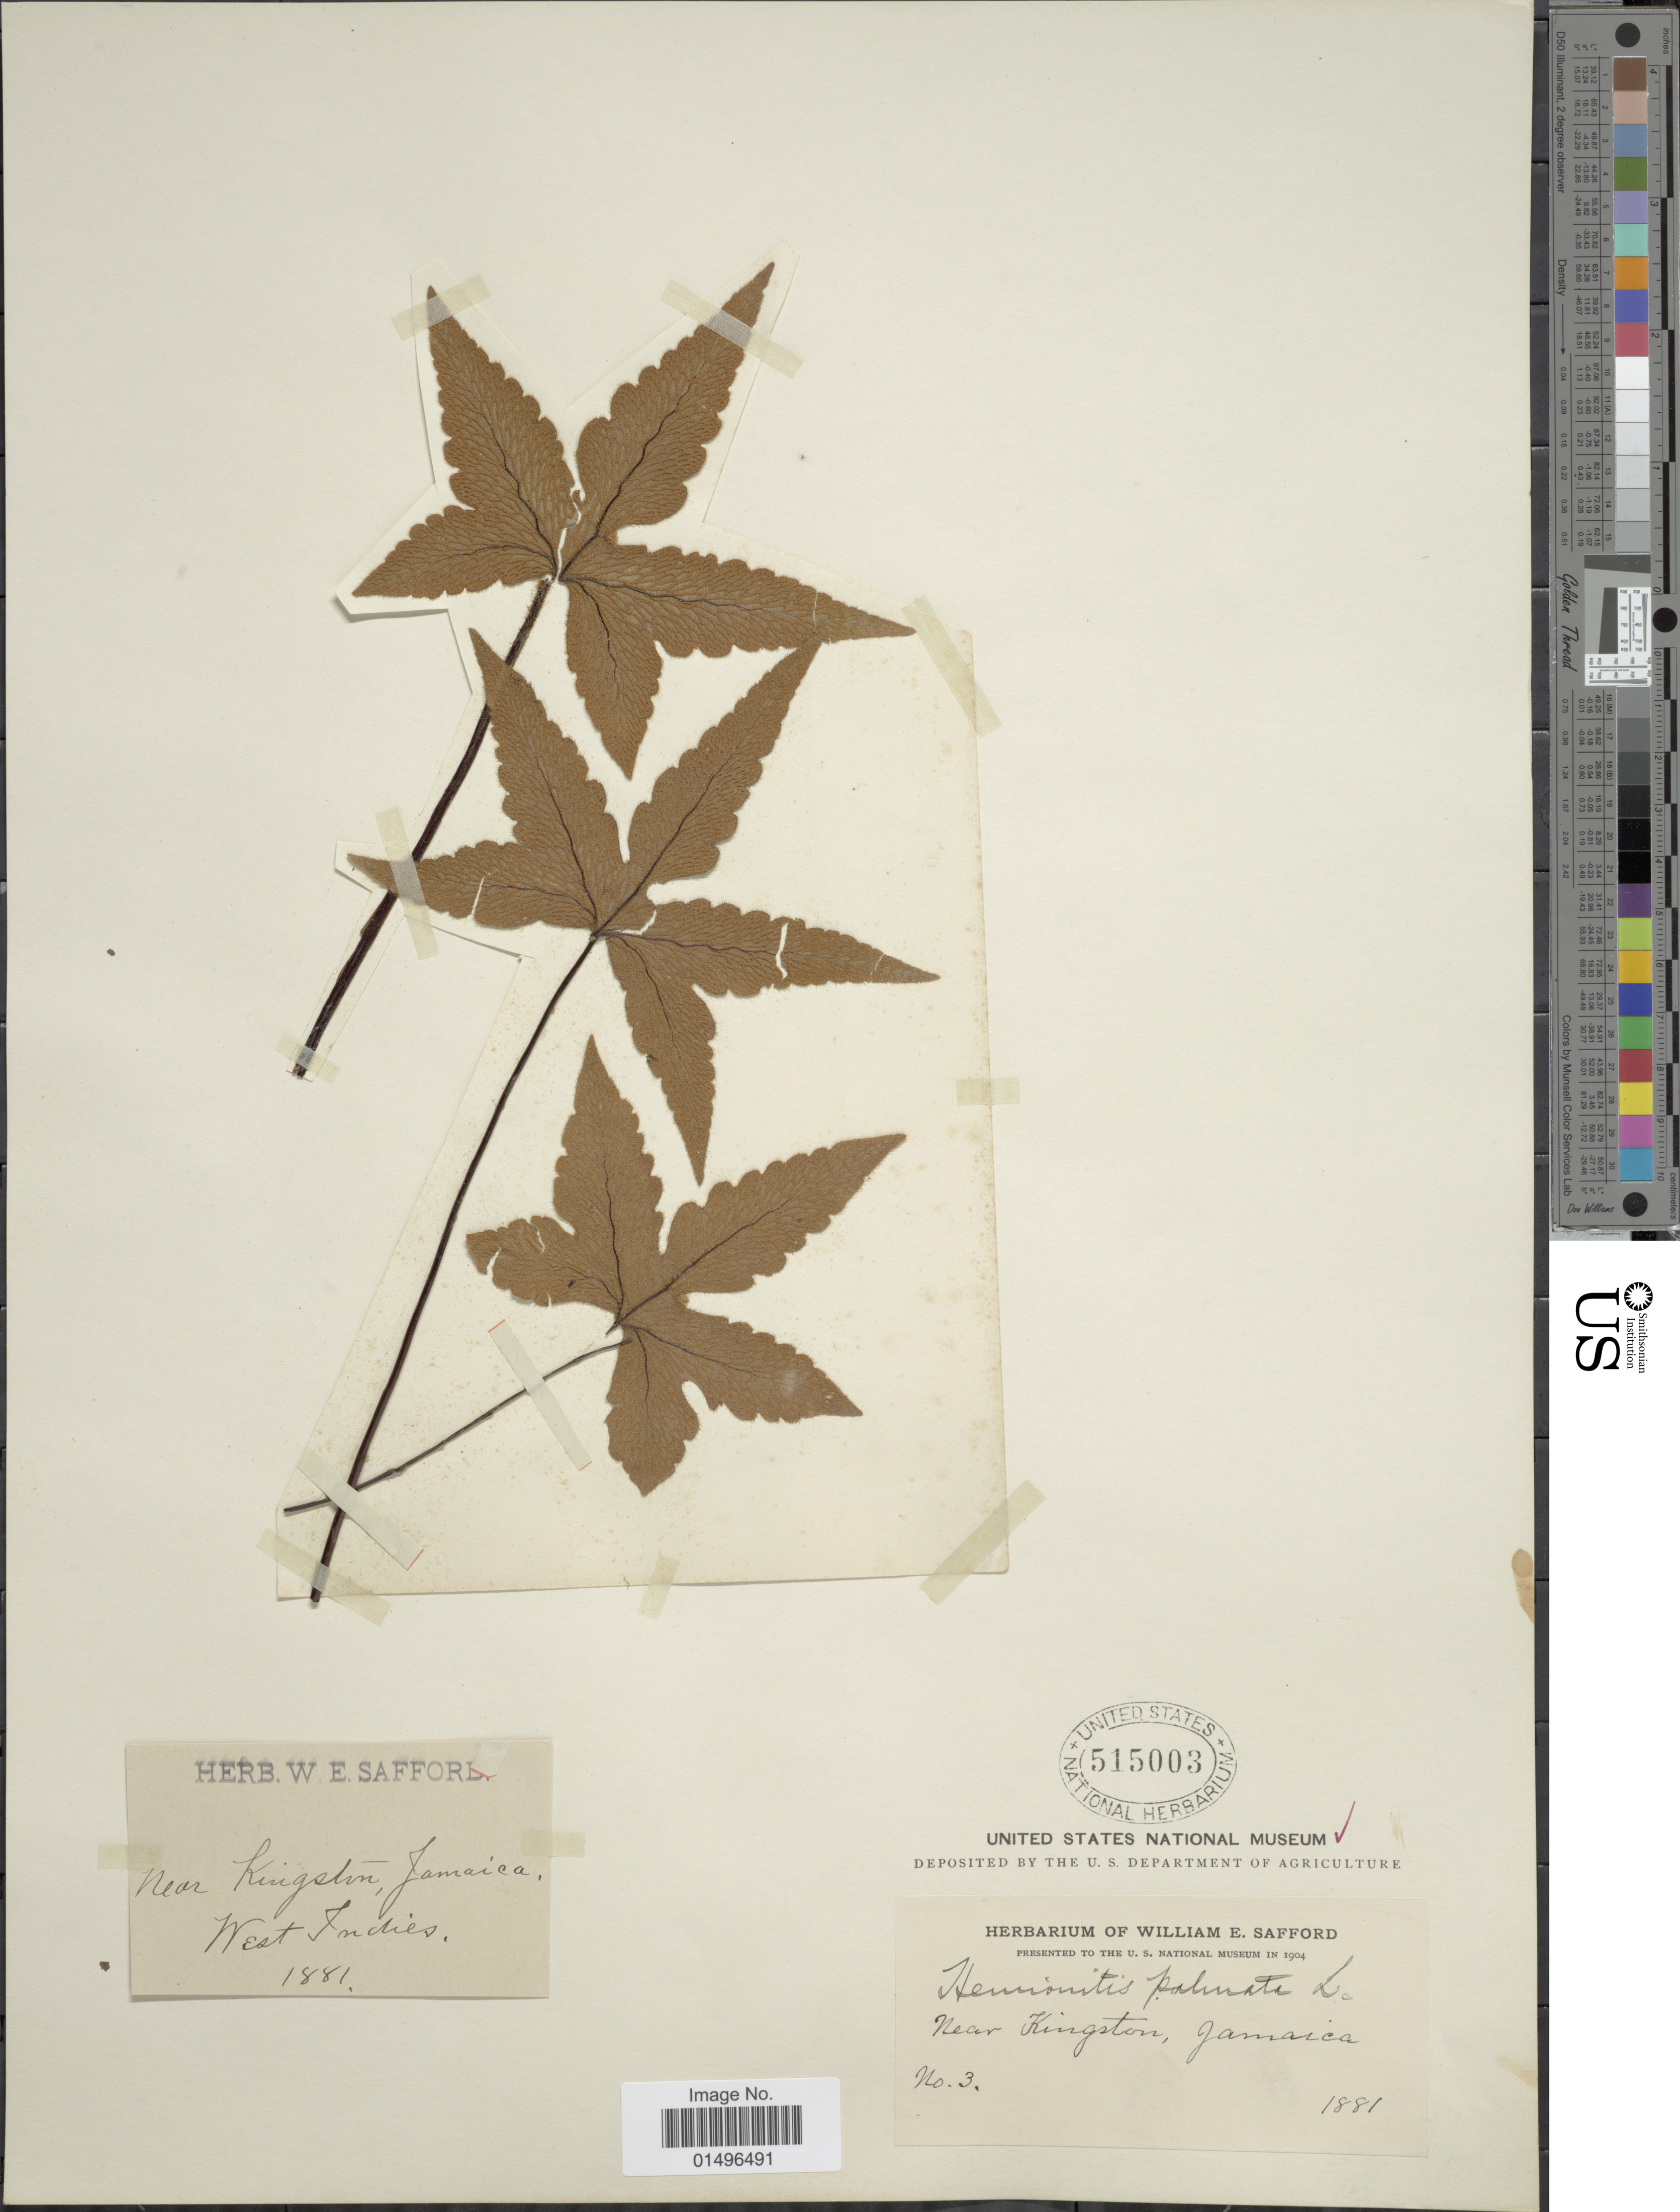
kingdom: Plantae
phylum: Tracheophyta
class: Polypodiopsida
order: Polypodiales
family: Pteridaceae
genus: Hemionitis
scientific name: Hemionitis palmata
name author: L.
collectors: ex herb. W. E. Safford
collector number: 3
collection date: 1881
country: Jamaica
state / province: Kingston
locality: Jamaica, near Kingston, West Indies.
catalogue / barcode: US 515003